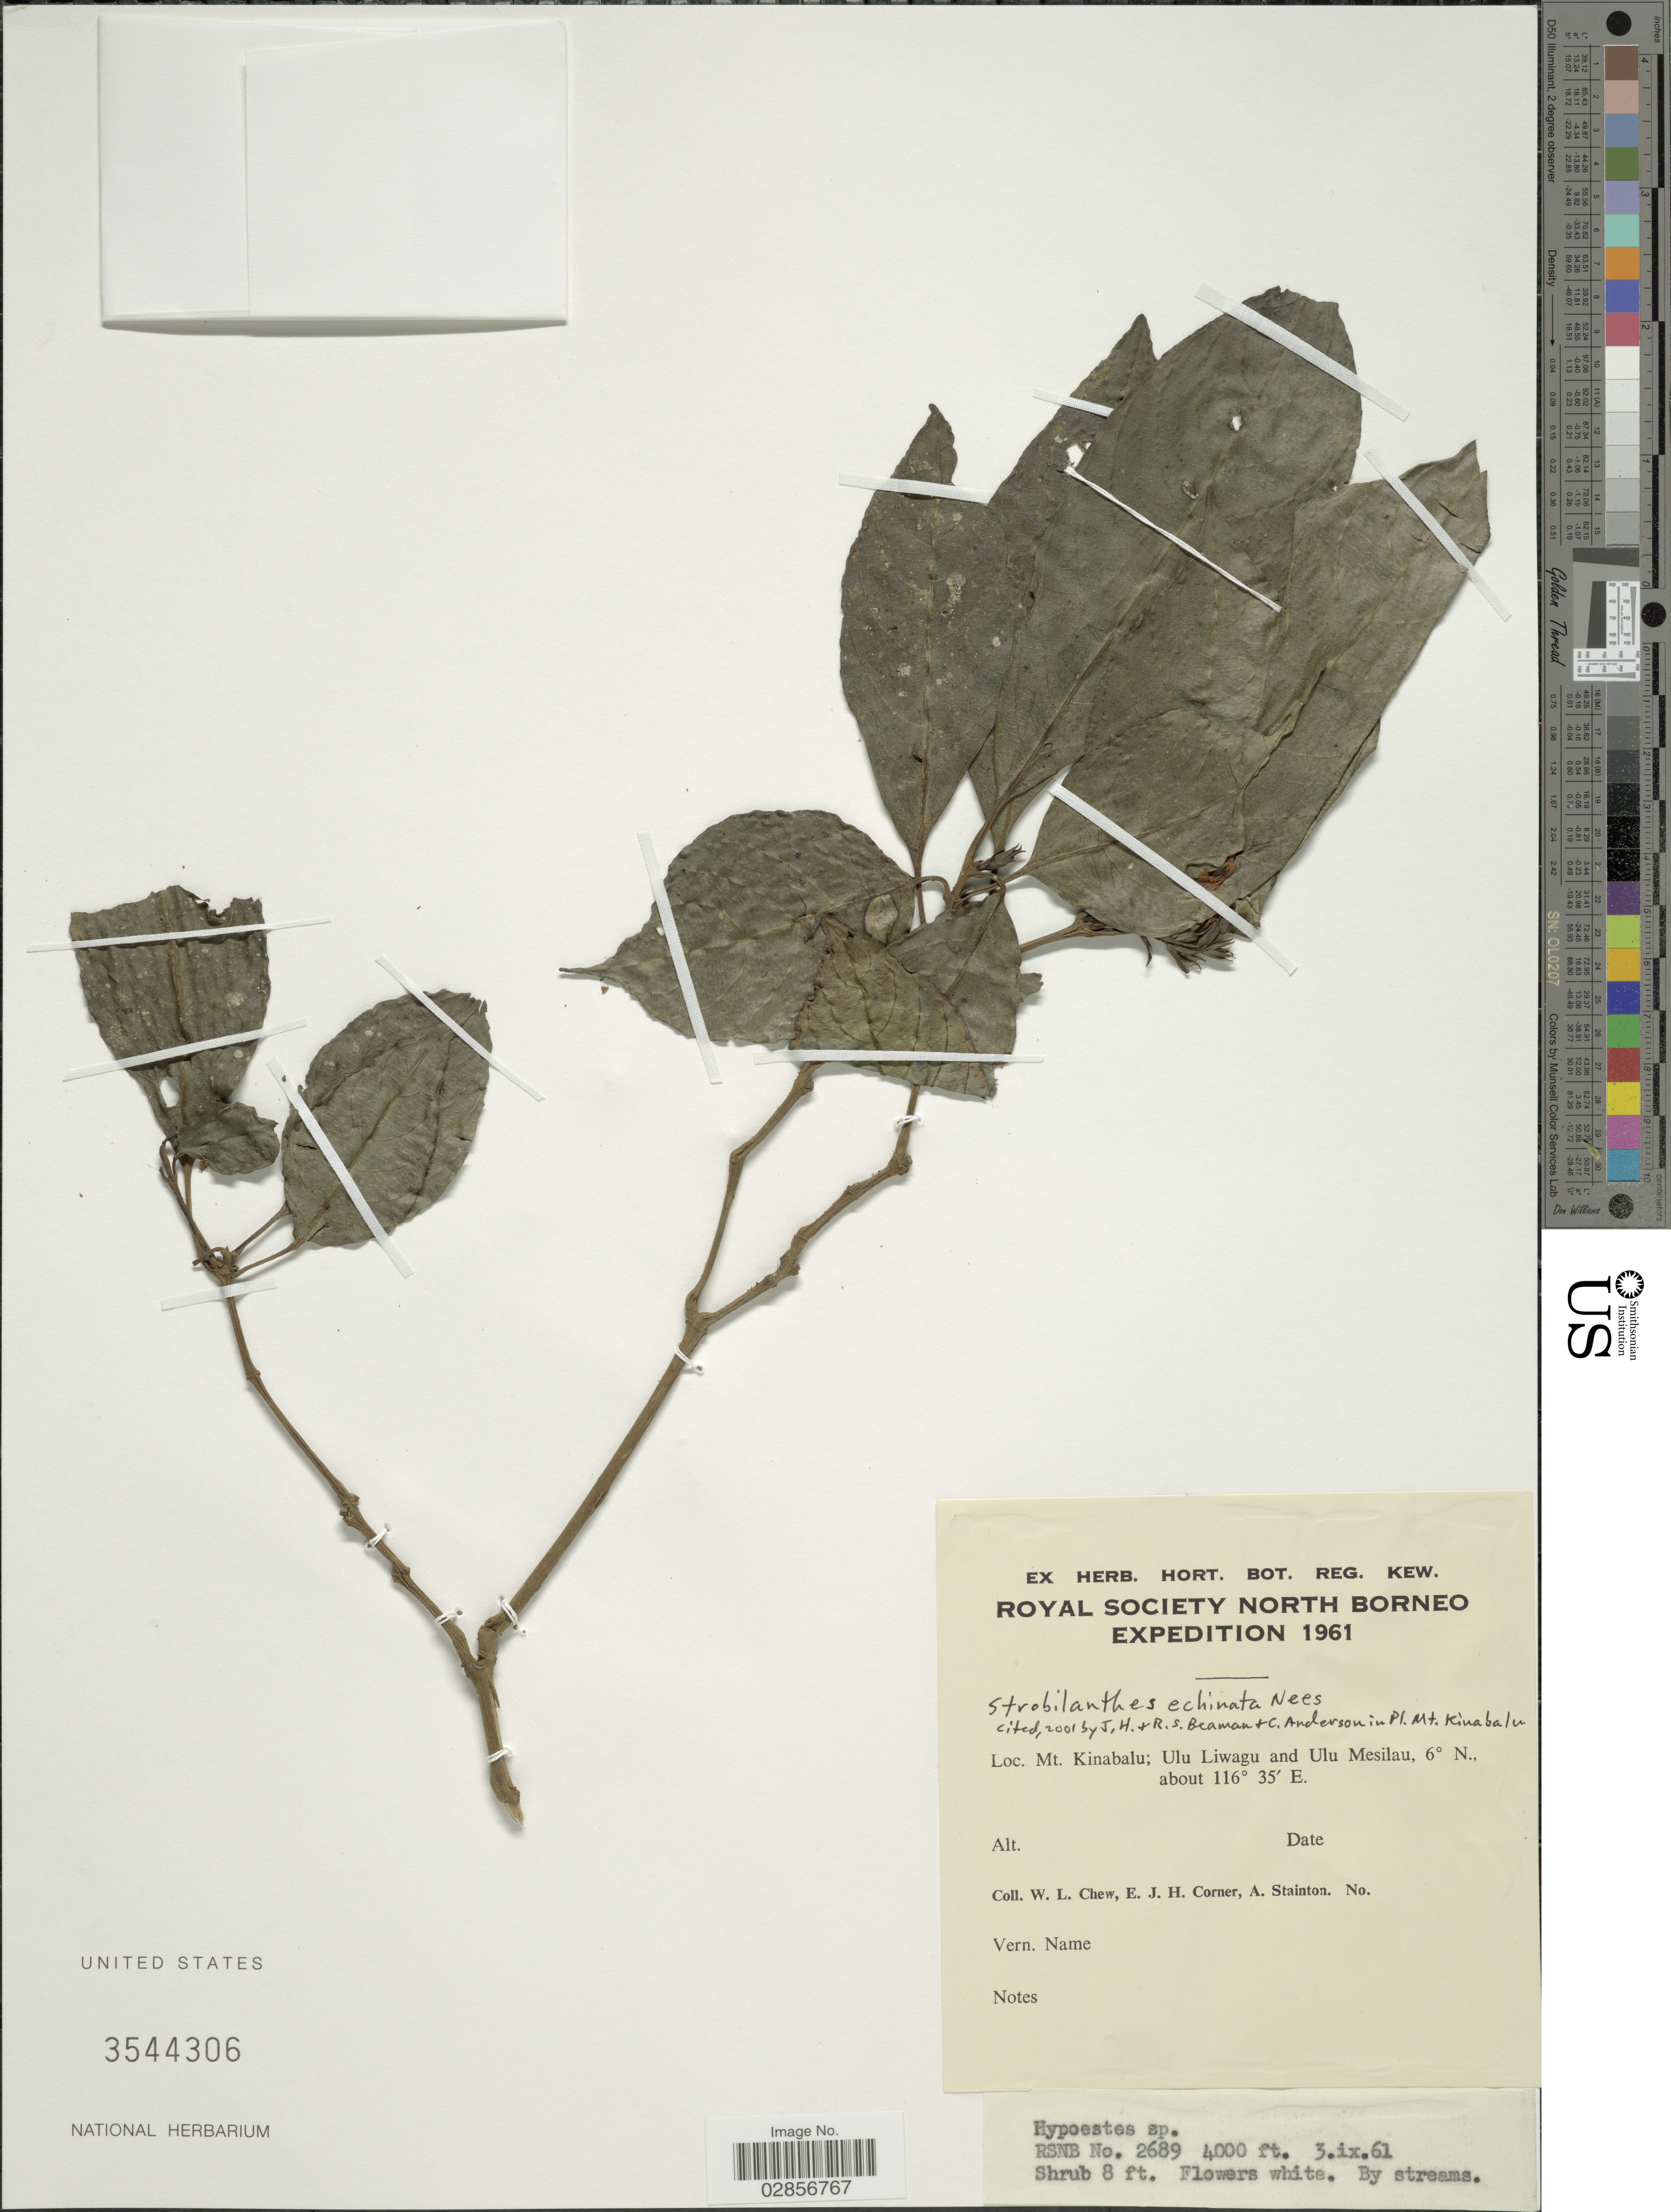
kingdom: Plantae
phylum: Tracheophyta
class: Magnoliopsida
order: Lamiales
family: Acanthaceae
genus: Strobilanthes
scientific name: Strobilanthes echinata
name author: Nees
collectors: W. Chew, E. Corner & A. Stainton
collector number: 2689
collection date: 1961-09-03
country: Malaysia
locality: North Borneo. Mt. Kinabalu; Ulu Liwagu and Ulu Mesilau.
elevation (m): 1219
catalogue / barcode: US 3544306